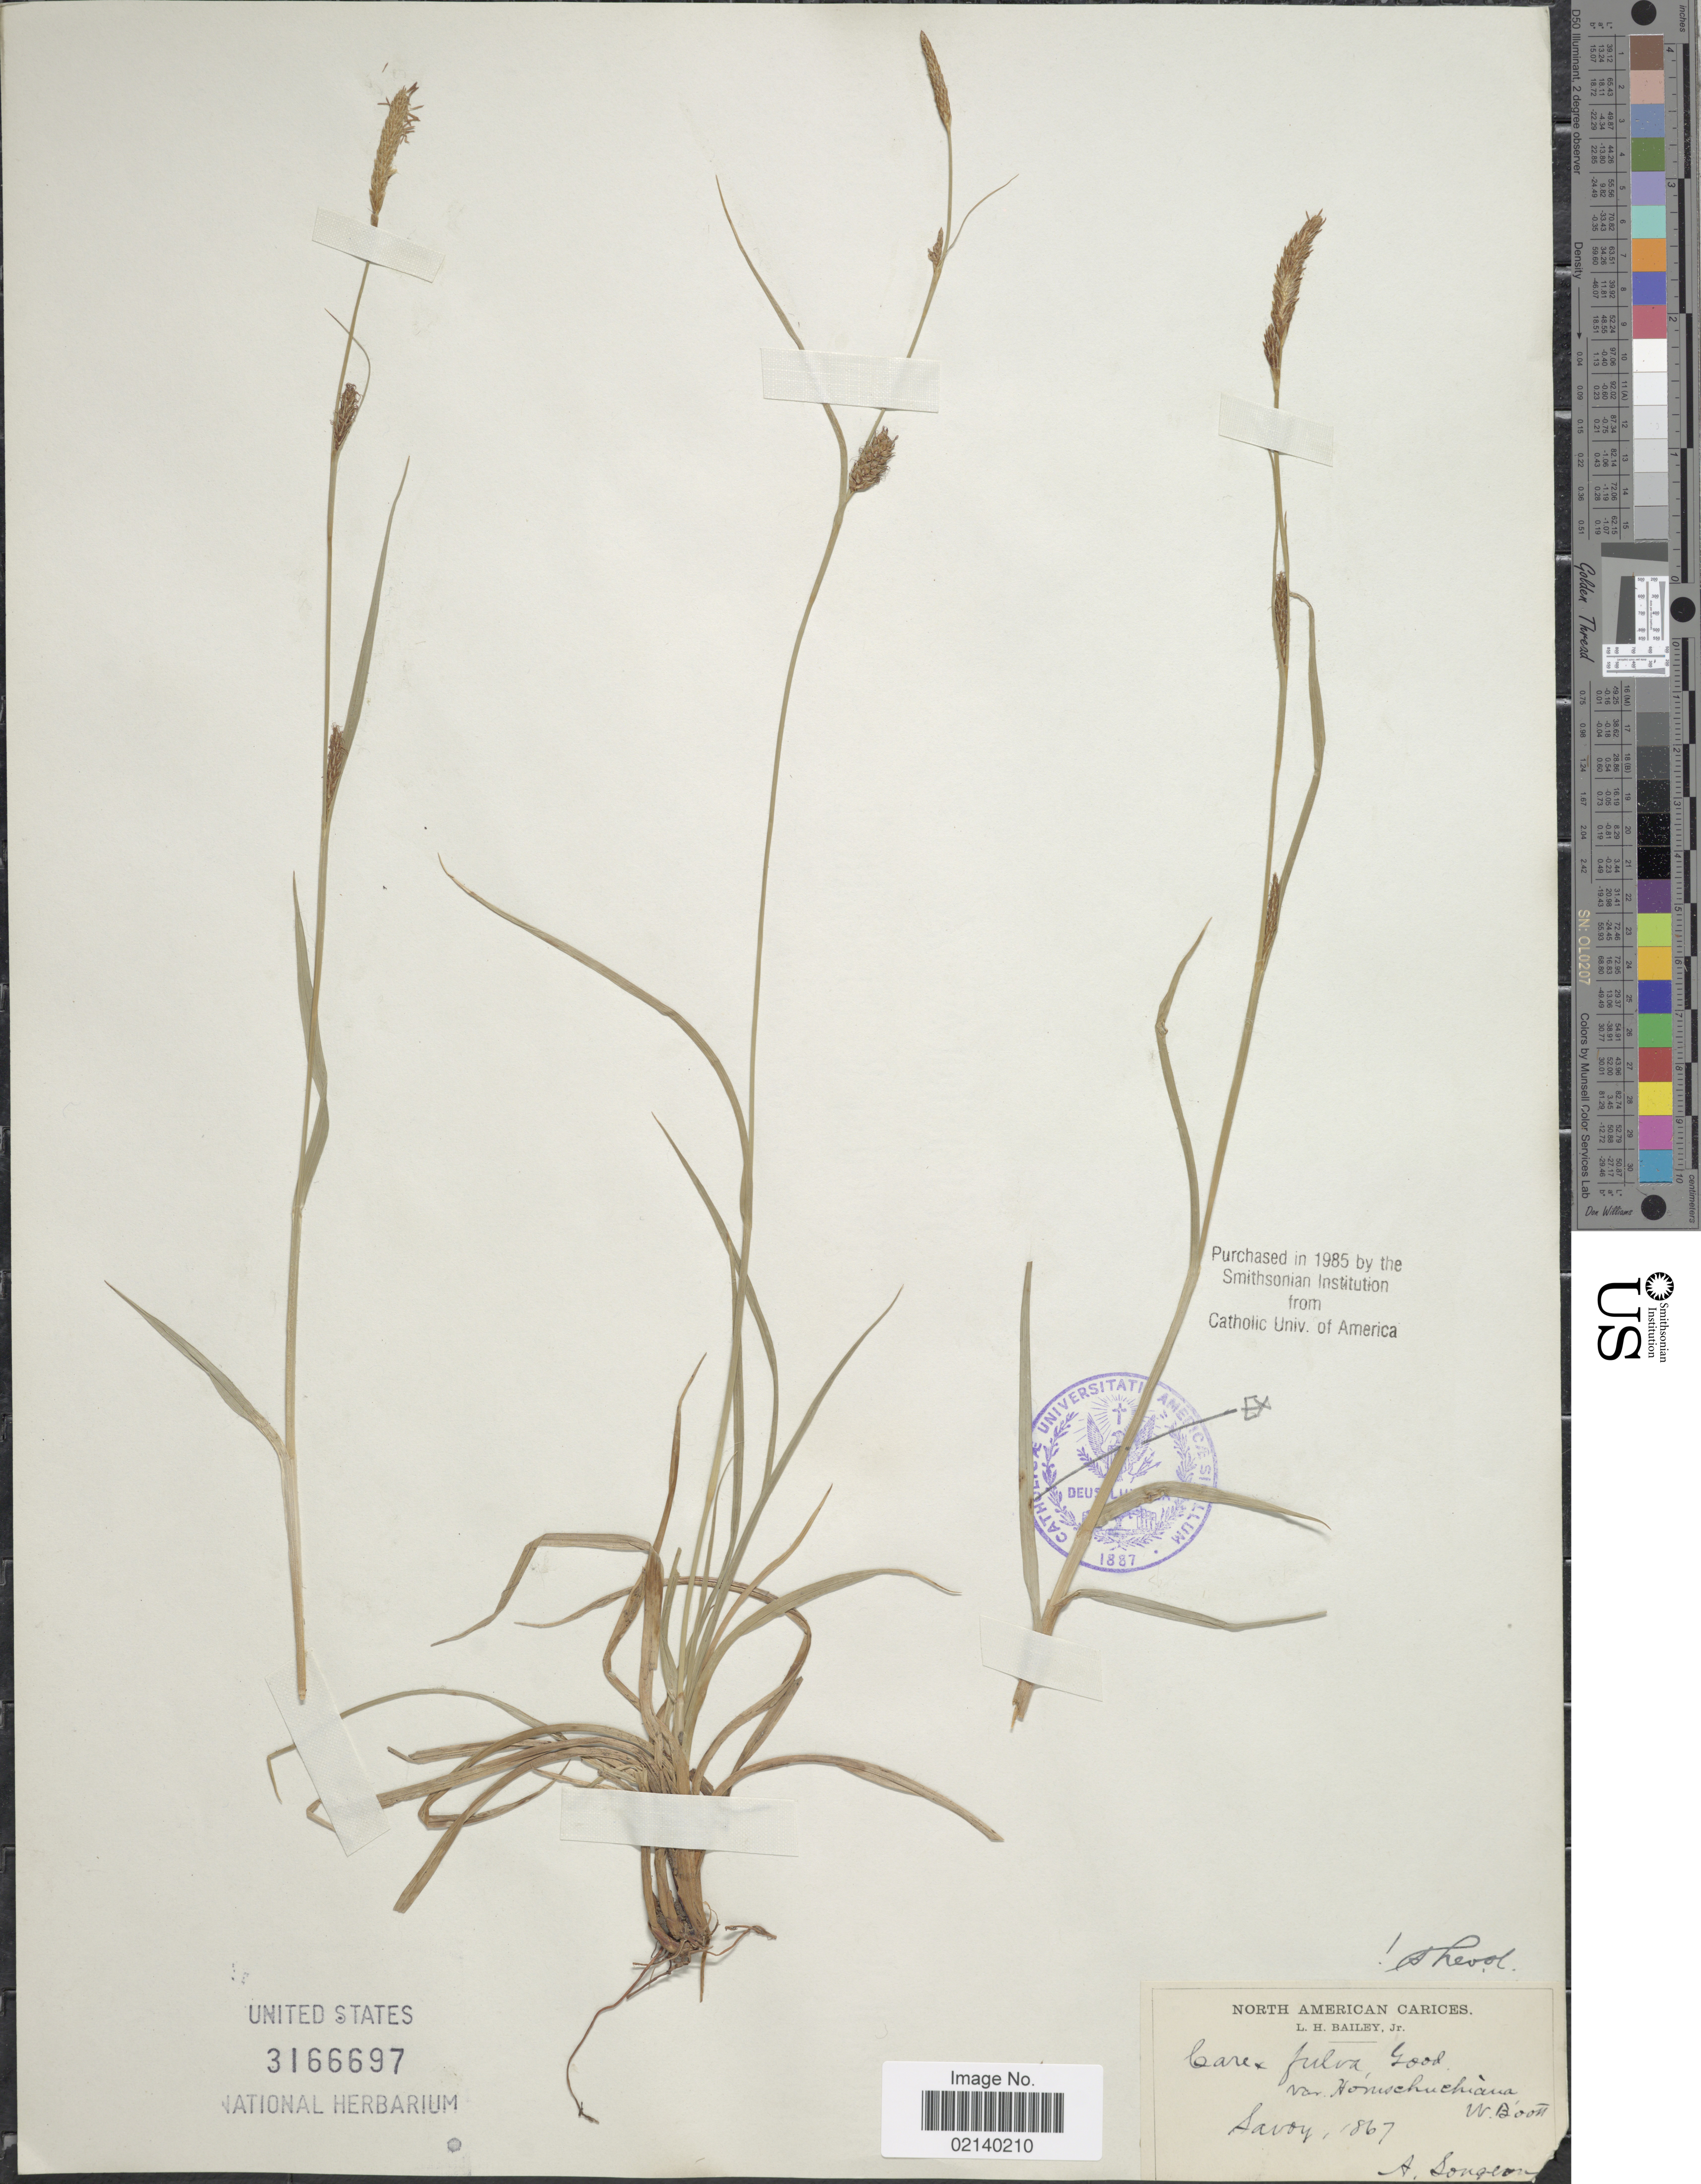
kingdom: Plantae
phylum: Tracheophyta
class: Liliopsida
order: Poales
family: Cyperaceae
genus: Carex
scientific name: Carex sp.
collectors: A. Songeon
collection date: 1867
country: France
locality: Savoie - Propre.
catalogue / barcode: US 138529-2